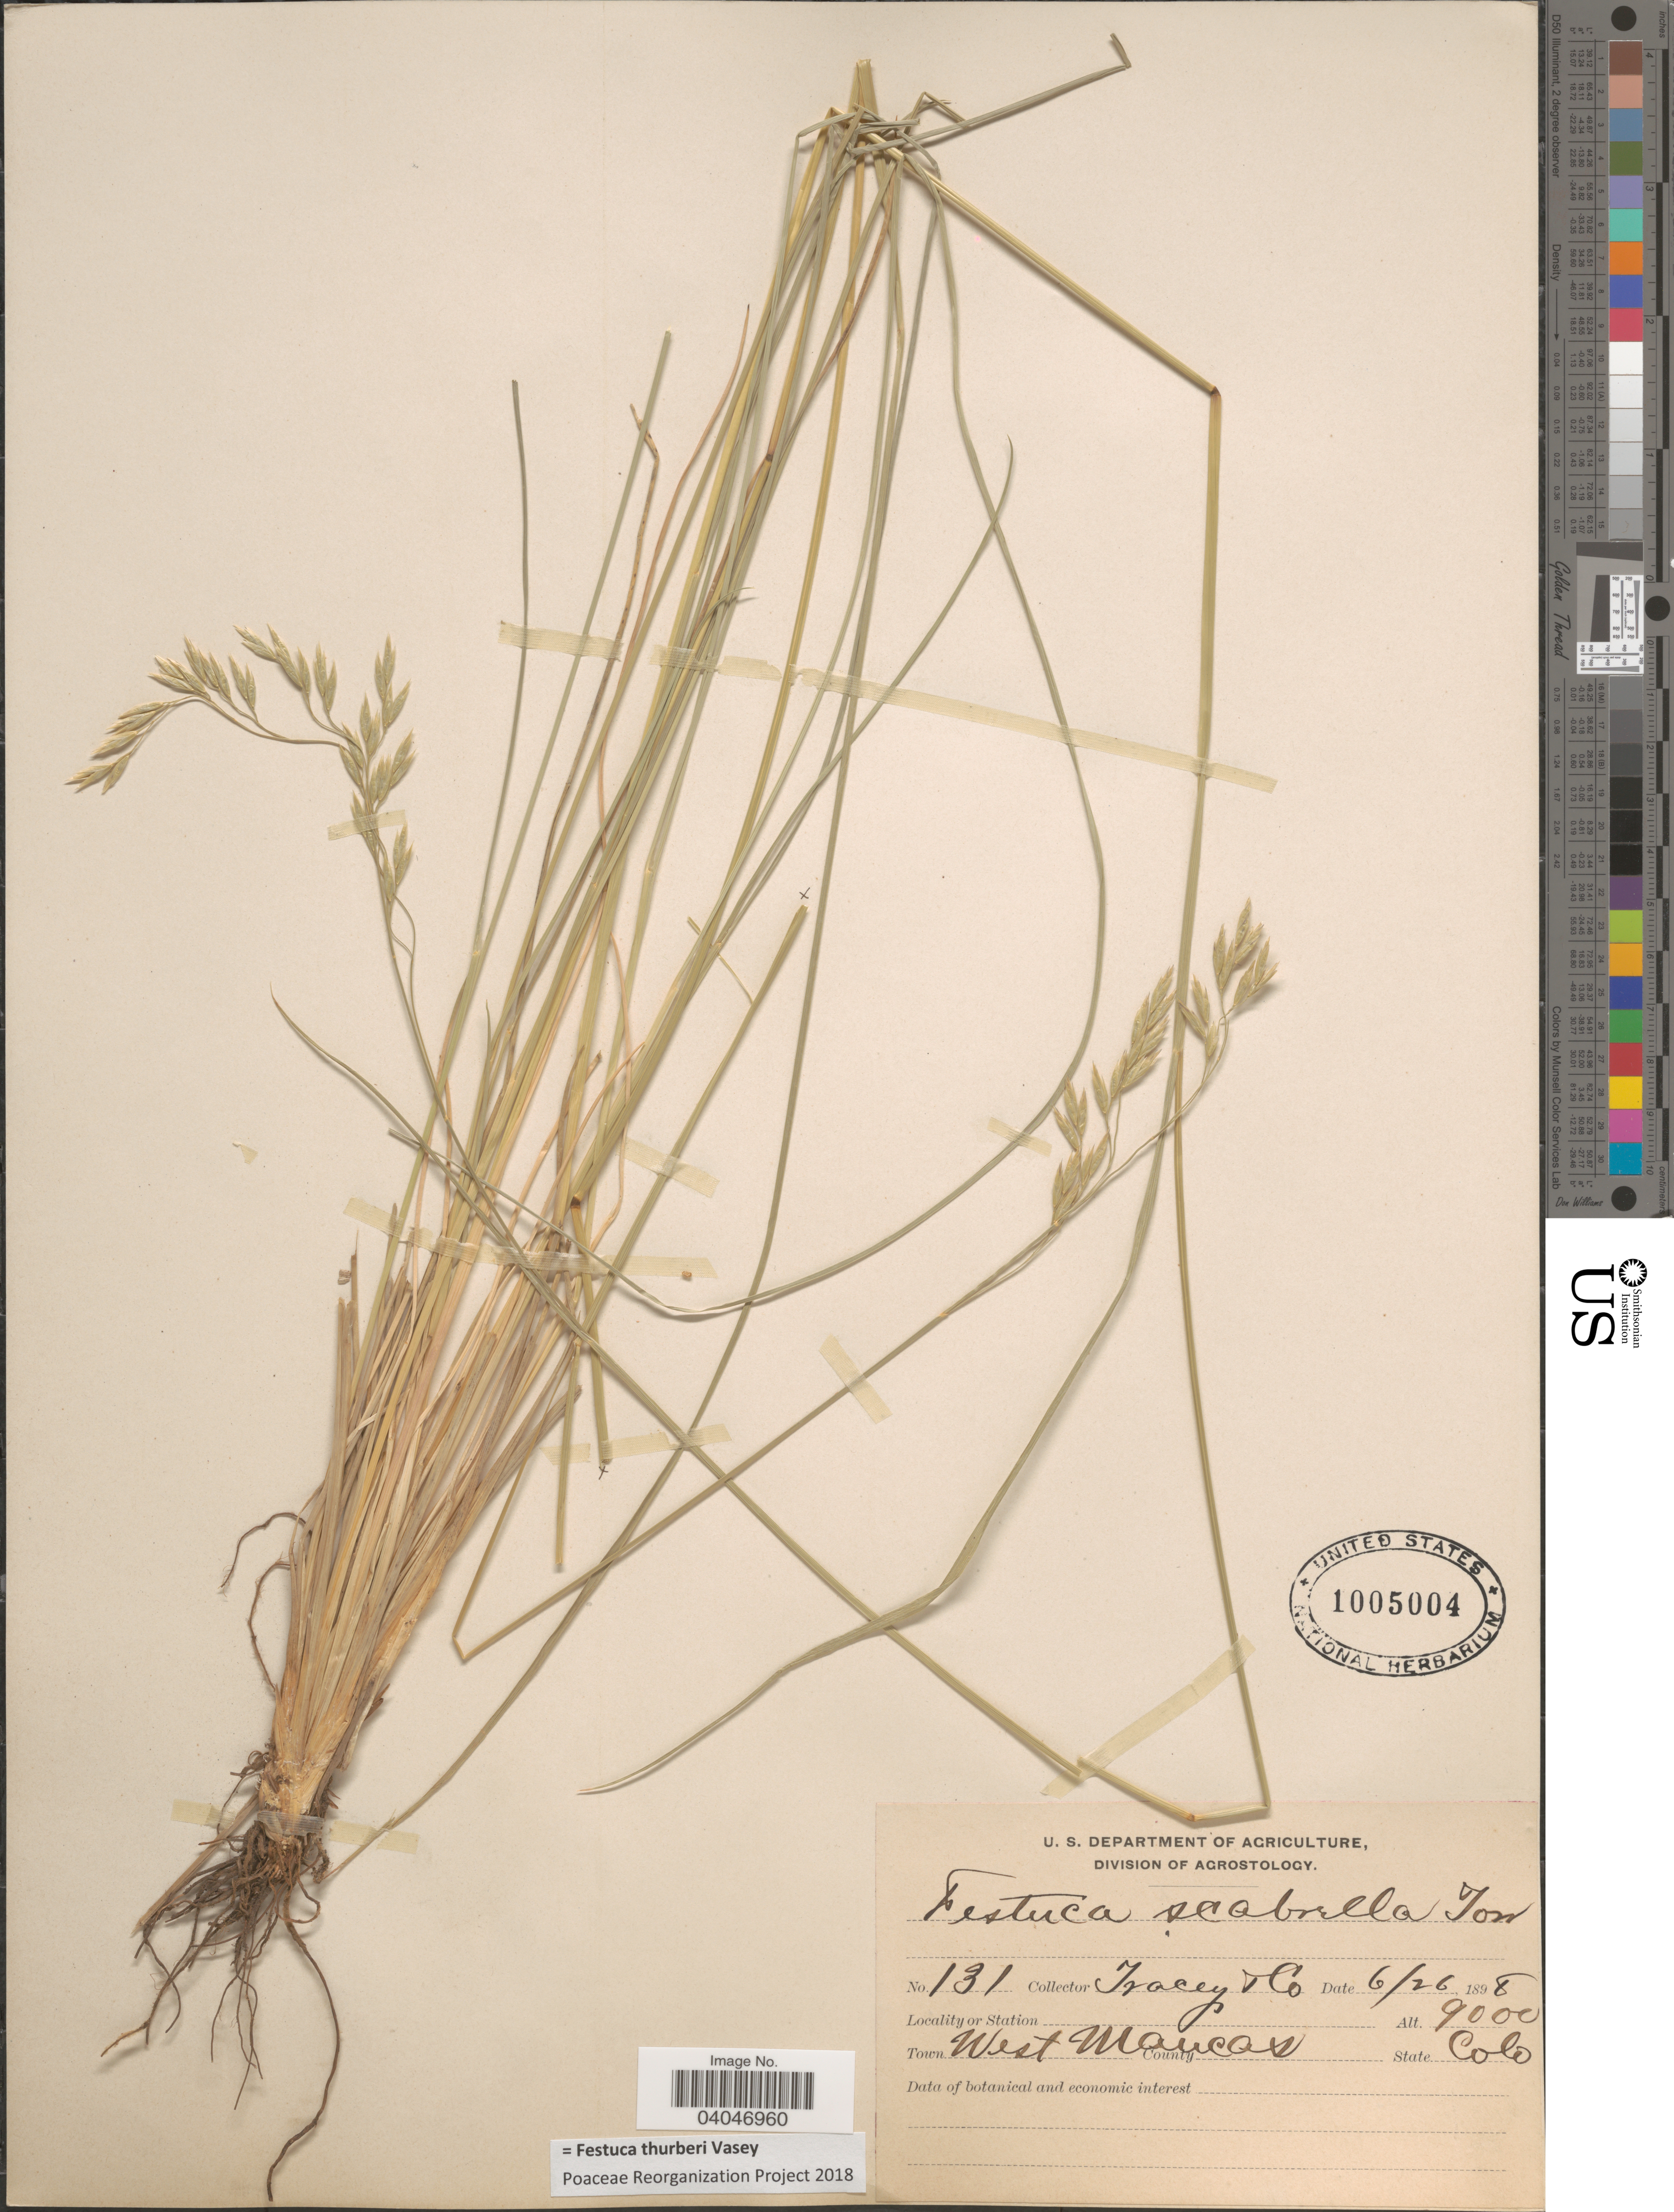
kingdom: Plantae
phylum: Tracheophyta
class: Liliopsida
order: Poales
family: Poaceae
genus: Festuca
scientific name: Festuca thurberi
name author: Vasey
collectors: Tracey & et al.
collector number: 131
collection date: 1898-06-26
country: United States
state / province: Colorado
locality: Town West Mancas.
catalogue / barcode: US 1005004